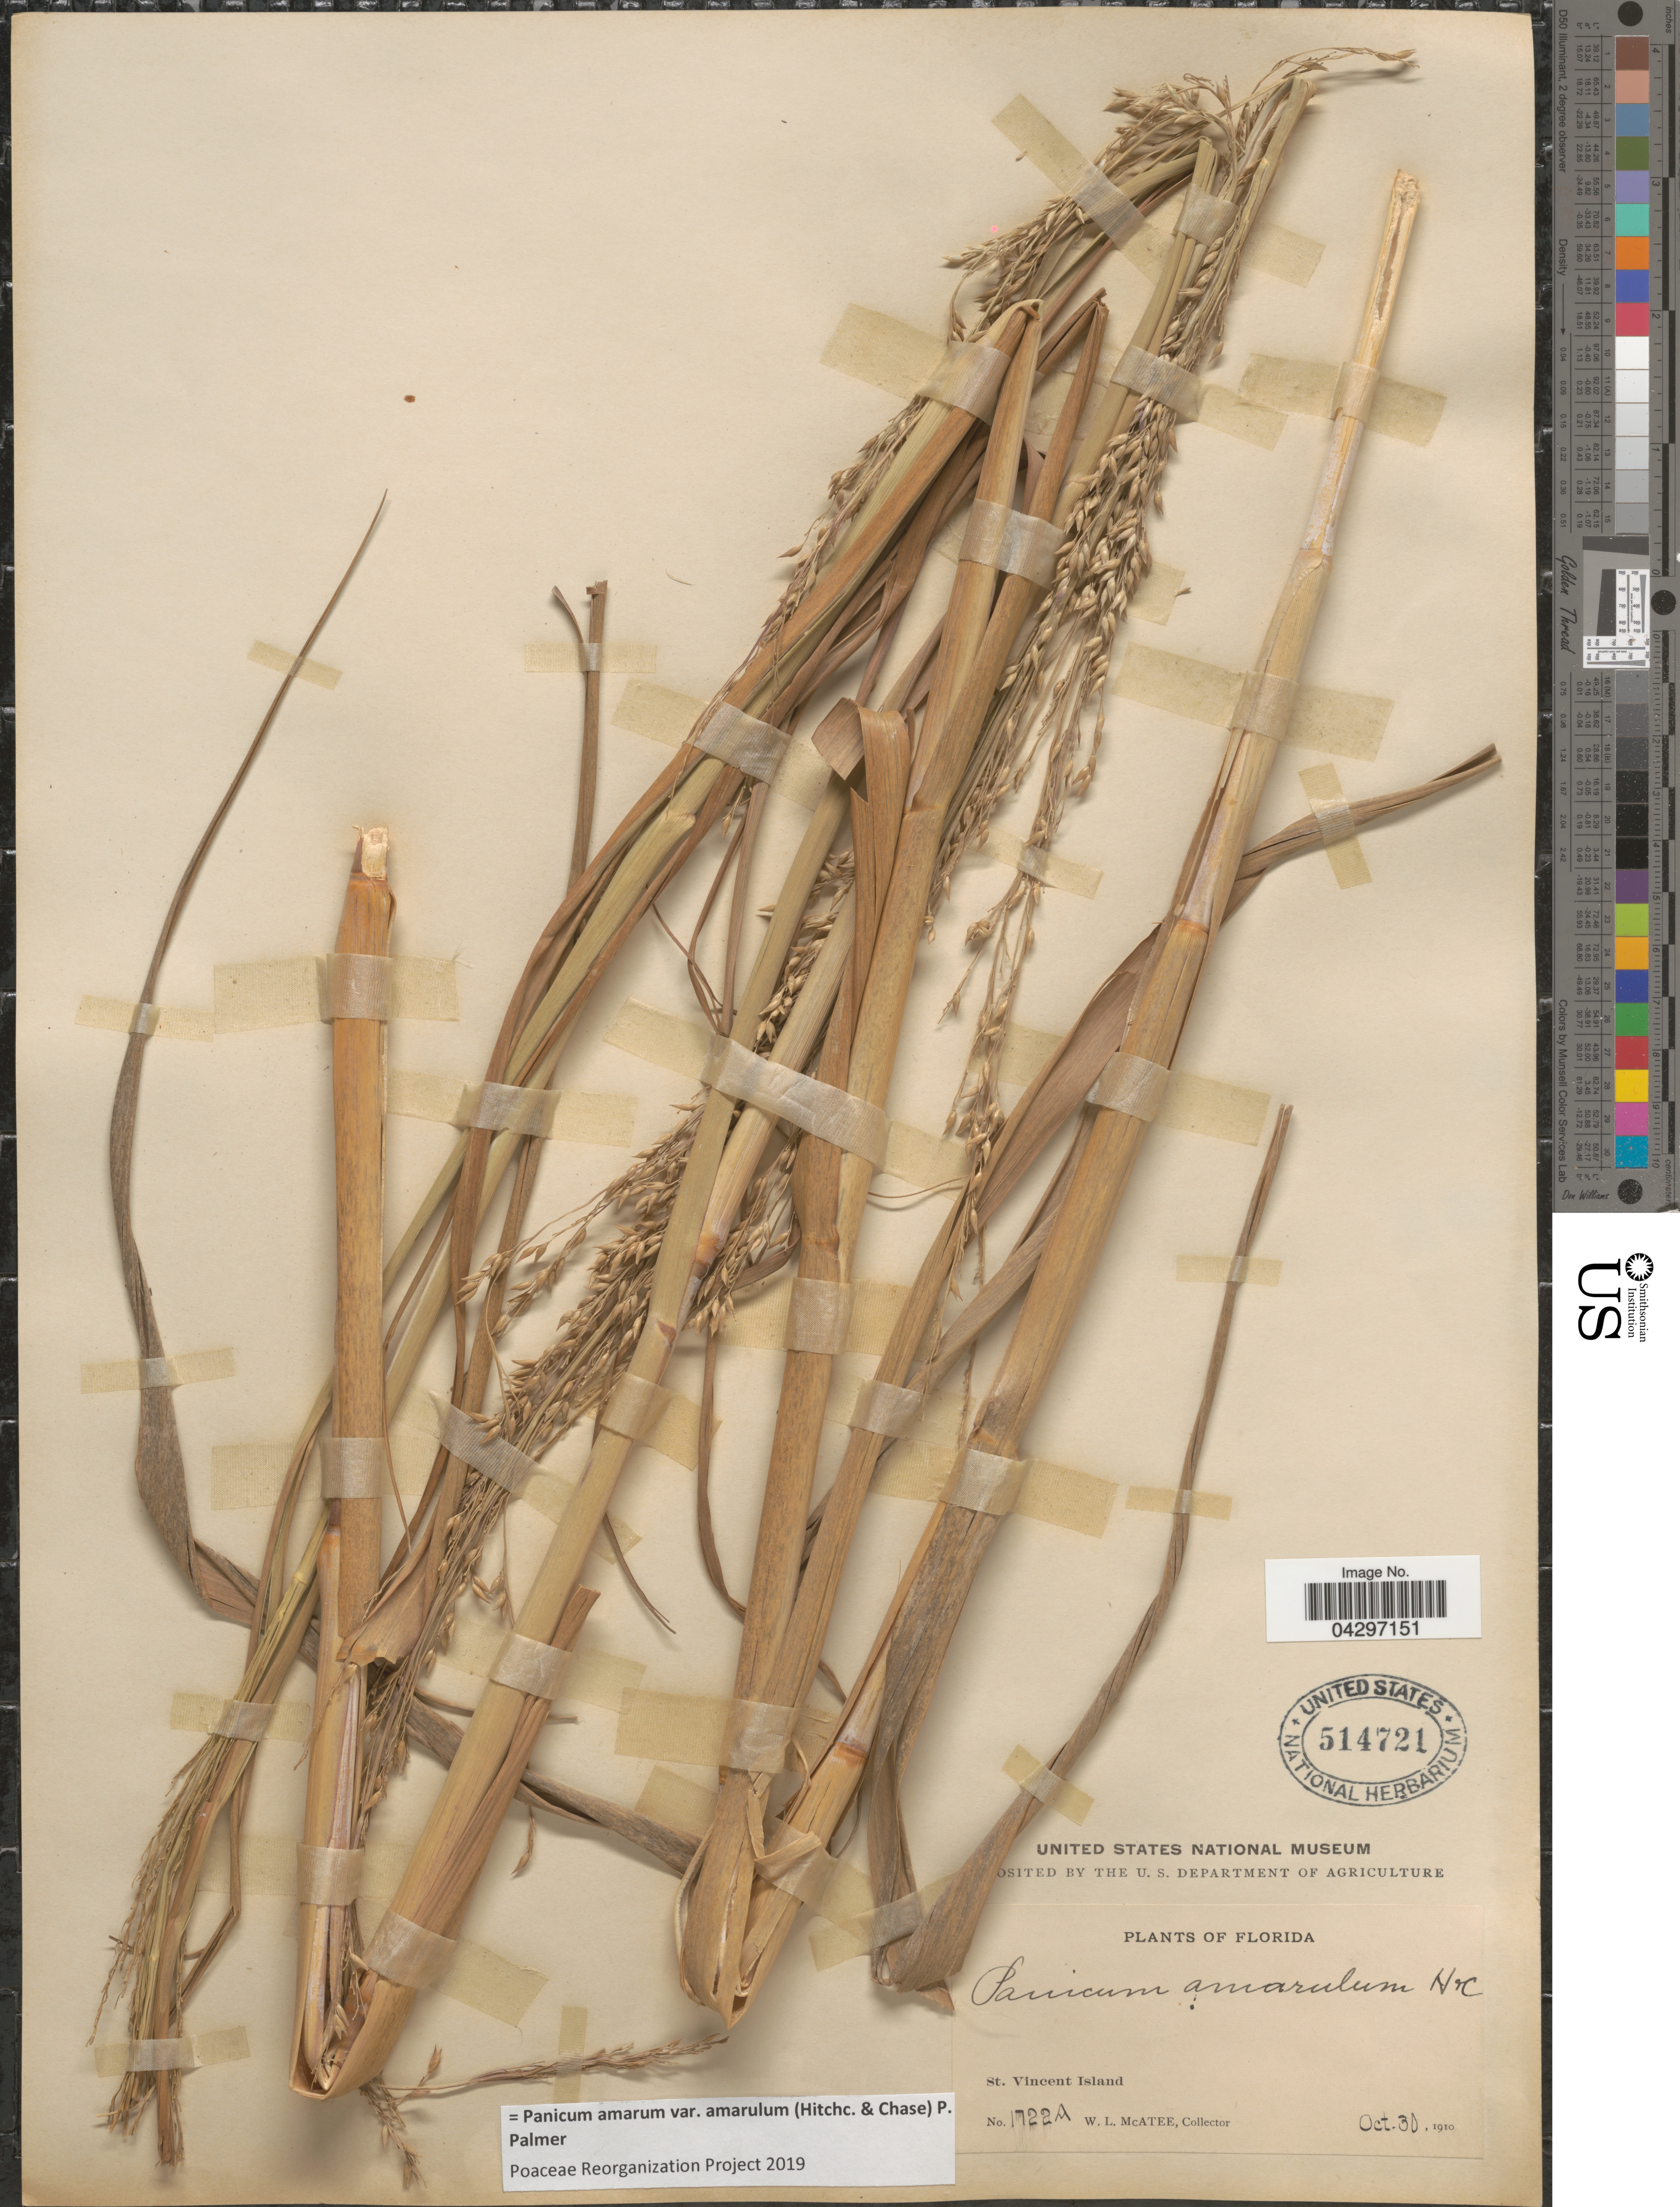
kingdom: Plantae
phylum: Tracheophyta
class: Liliopsida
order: Poales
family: Poaceae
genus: Panicum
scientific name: Panicum amarum var. amarulum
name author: (Hitchc. & Chase) Freckmann & Lelong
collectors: W. McAtee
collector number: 1722A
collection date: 1910-10-30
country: United States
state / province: Florida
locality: St. Vincent Island.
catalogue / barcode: US 514721